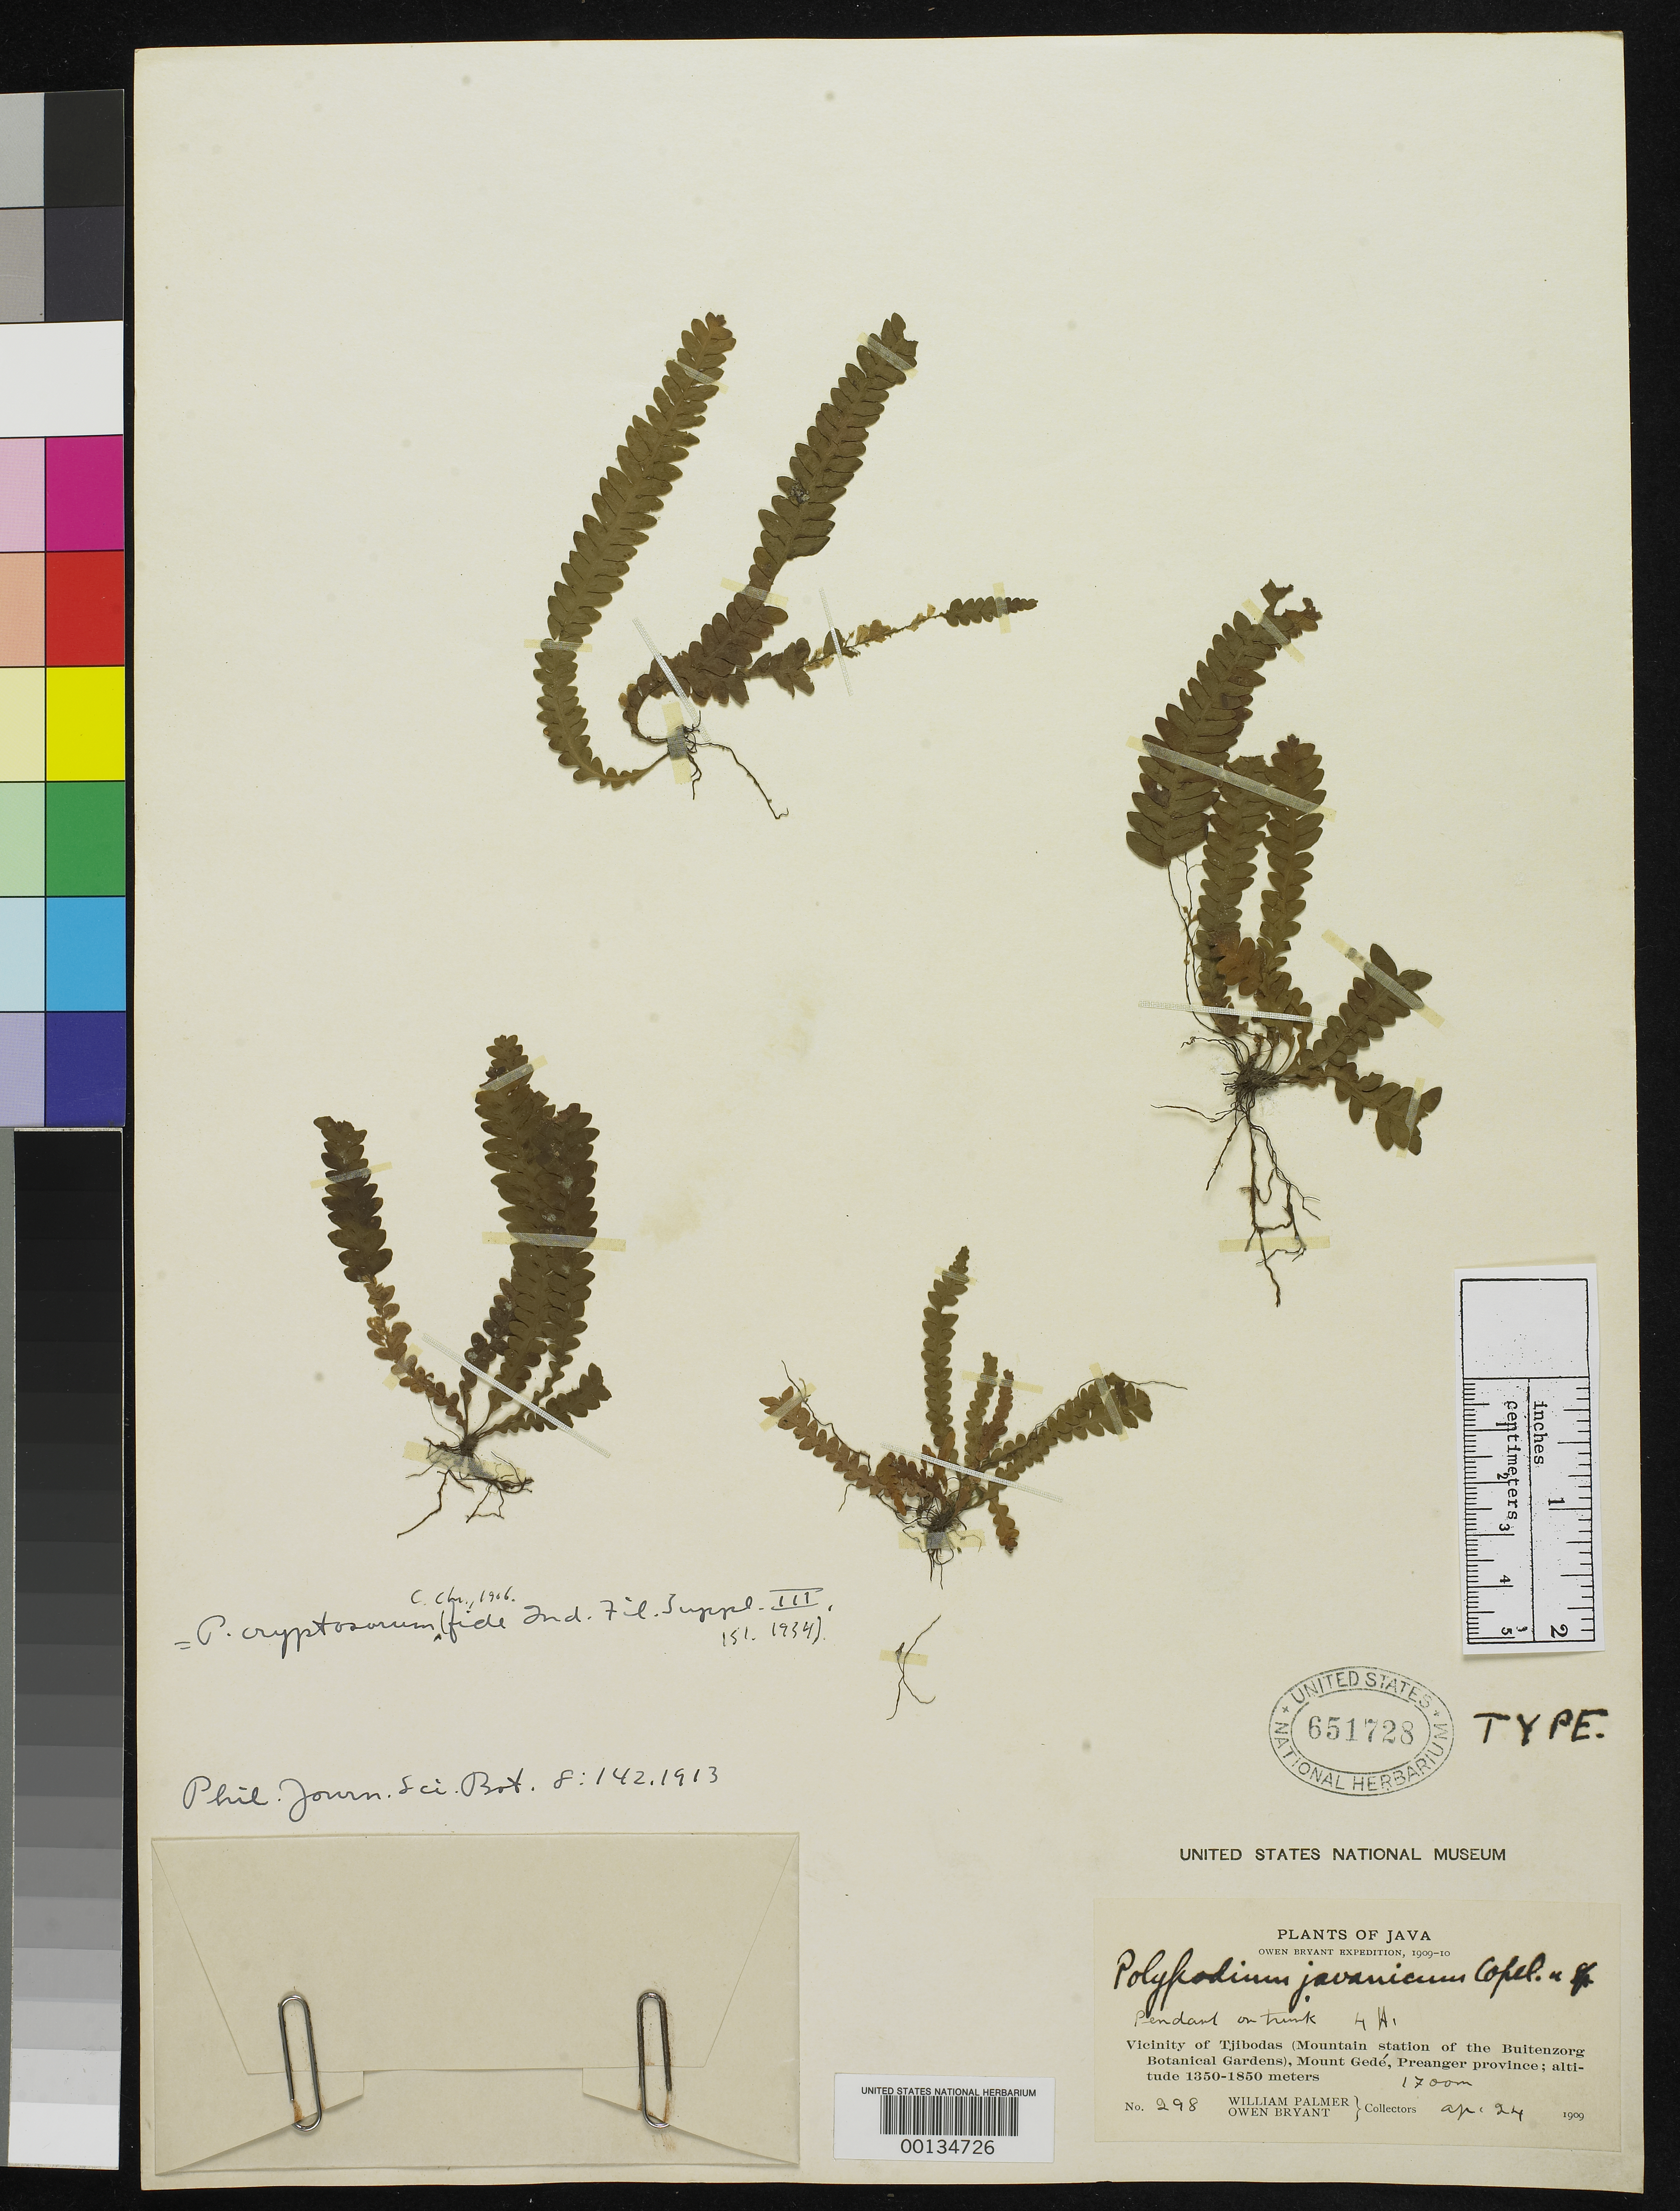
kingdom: Plantae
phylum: Tracheophyta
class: Polypodiopsida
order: Polypodiales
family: Polypodiaceae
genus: Polypodium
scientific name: Polypodium javanicum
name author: Copel.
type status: Holotype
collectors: W. Palmer & O. Bryant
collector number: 298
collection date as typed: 24 Apr 1909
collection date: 1909-04-24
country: Indonesia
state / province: Preanger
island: Java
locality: Vicinity of Tilbodas, mountain station of Buitenzorg Botanical Gardens, Mount Gede.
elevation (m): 1350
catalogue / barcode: US 651728